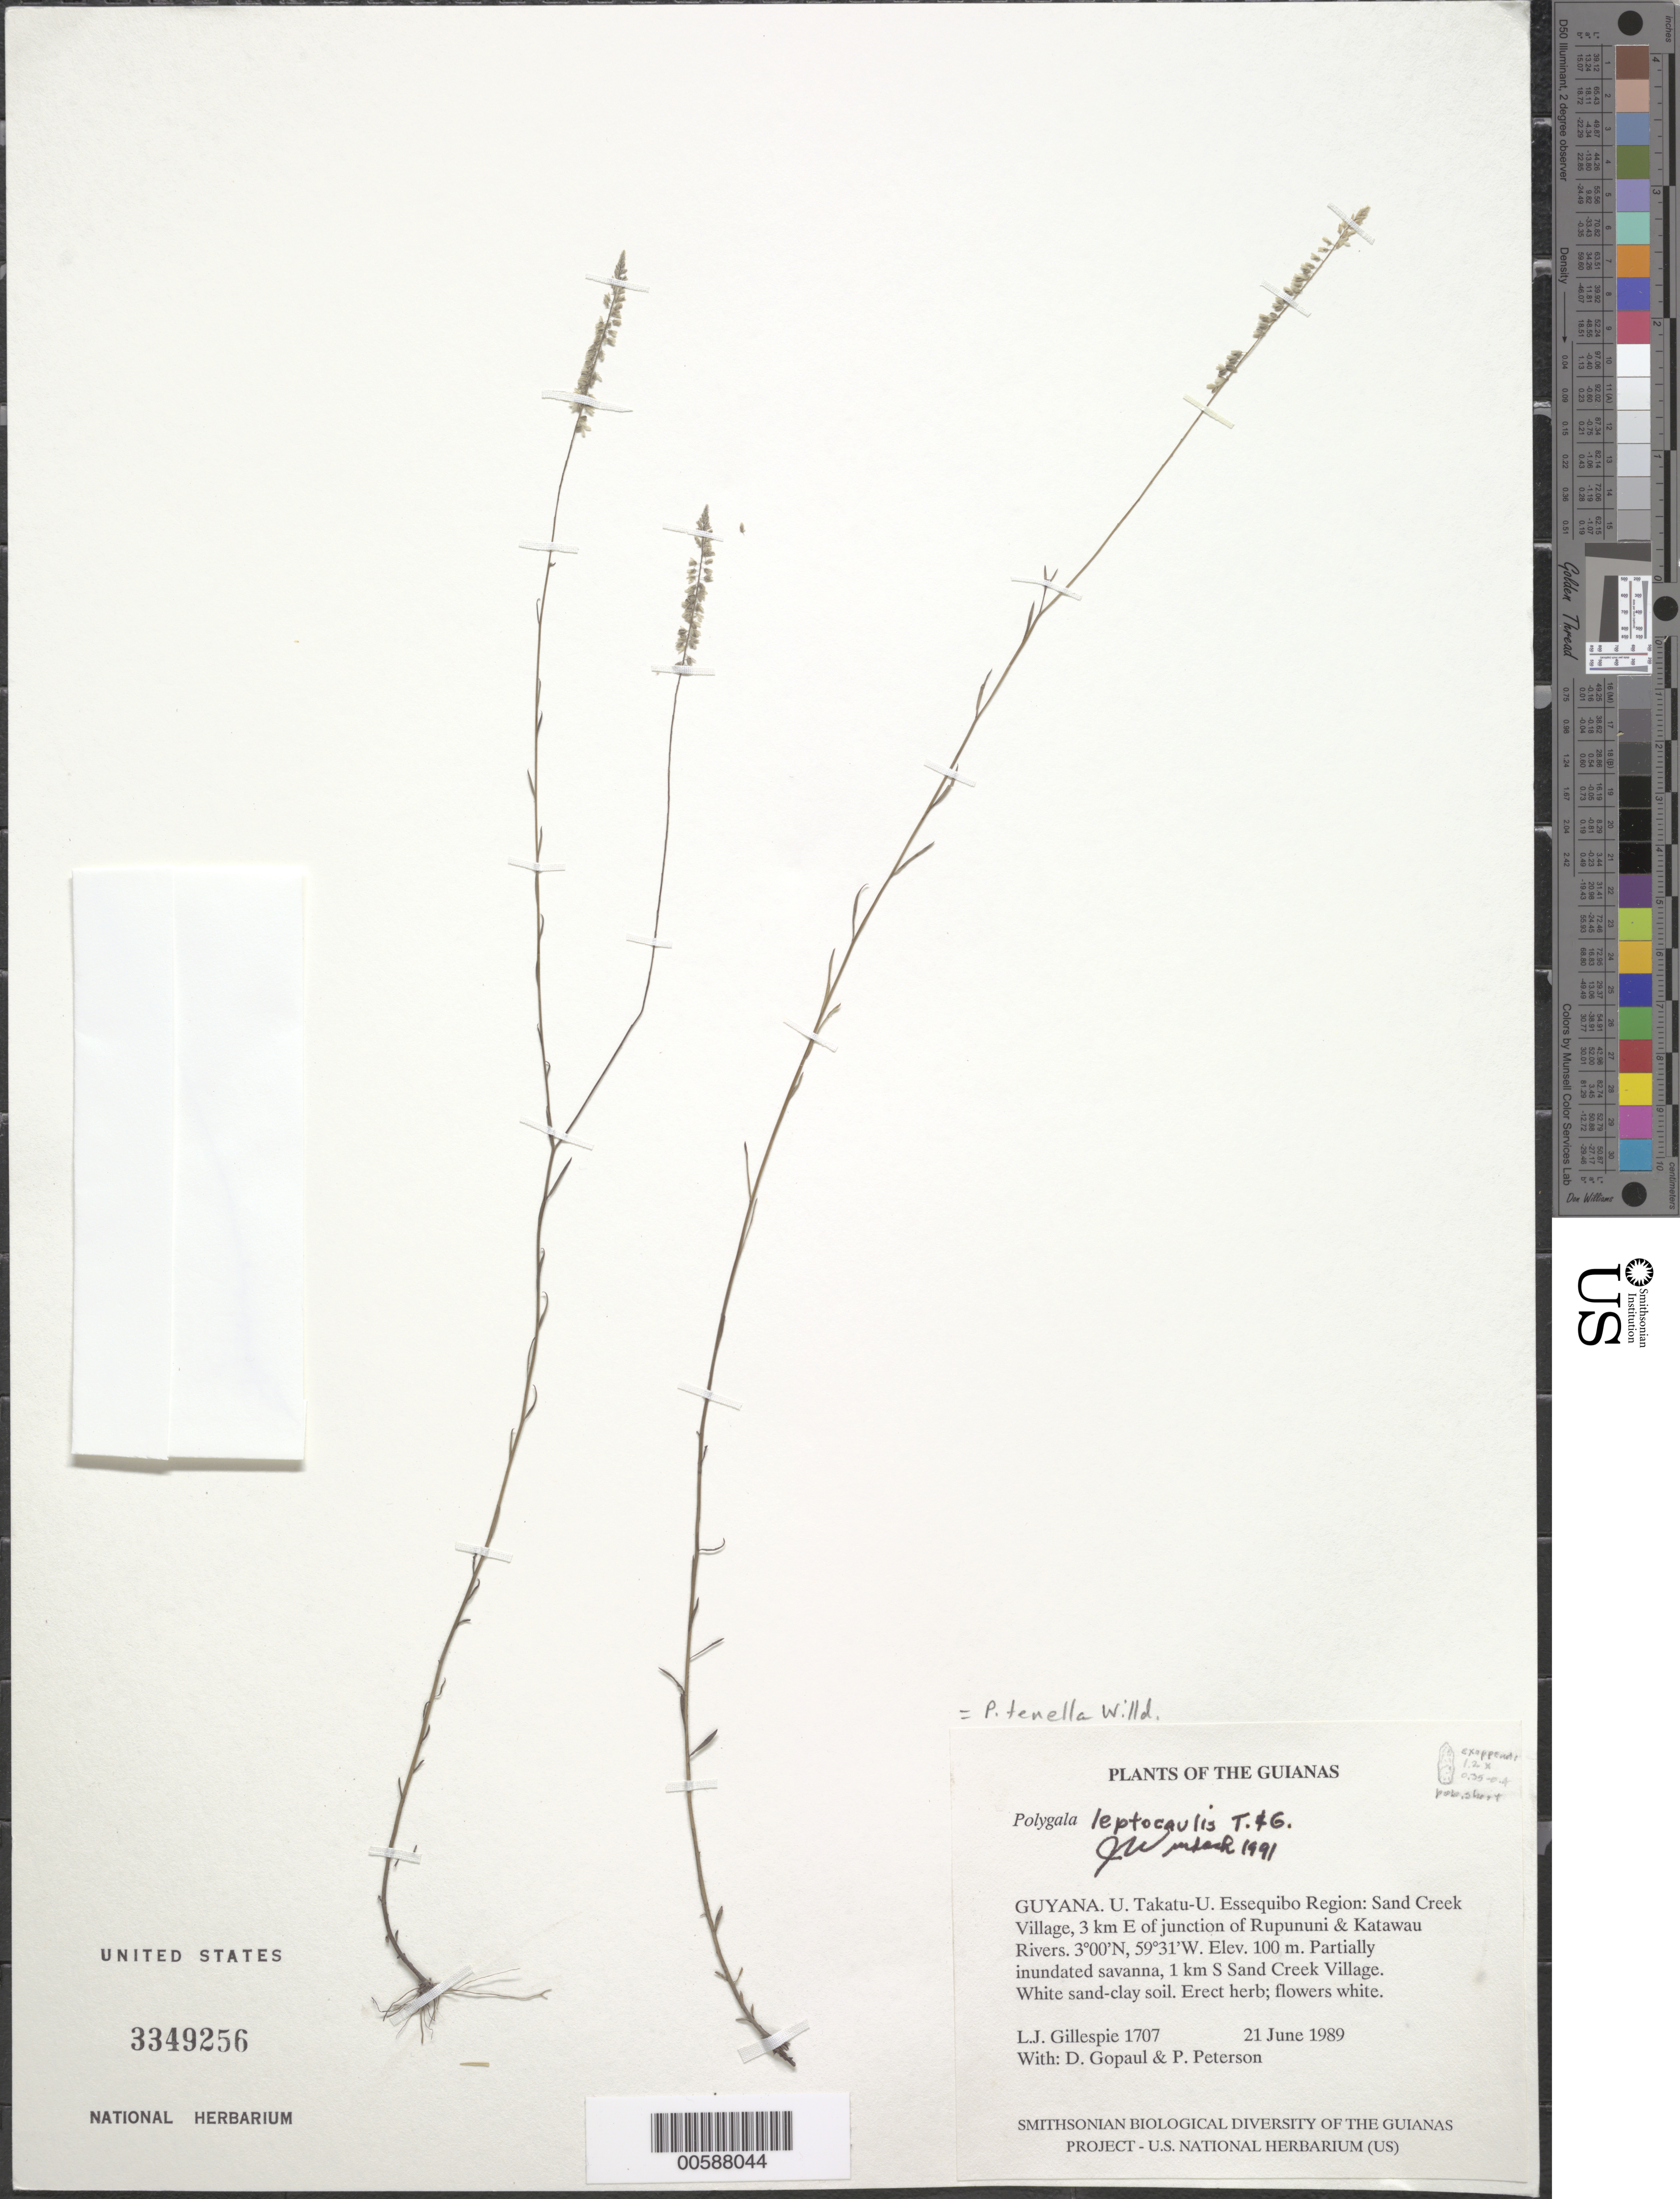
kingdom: Plantae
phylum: Tracheophyta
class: Magnoliopsida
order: Fabales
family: Polygalaceae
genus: Polygala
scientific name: Polygala leptocaulis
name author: Torr. & A. Gray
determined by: Wurdack, John J., (US), US (UNITED STATES)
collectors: L. J. Gillespie, D. Gopaul & P. M. Peterson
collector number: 1707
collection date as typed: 21 June 1989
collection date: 1989-06-21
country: Guyana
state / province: U. Takutu-U. Essequibo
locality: Sand Creek Village, 3 km E of junction of Rupununi & Katawau Rivers. 1 km S of village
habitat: Partially inundated savanna. White sand-clay soil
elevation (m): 100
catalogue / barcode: US 3349256